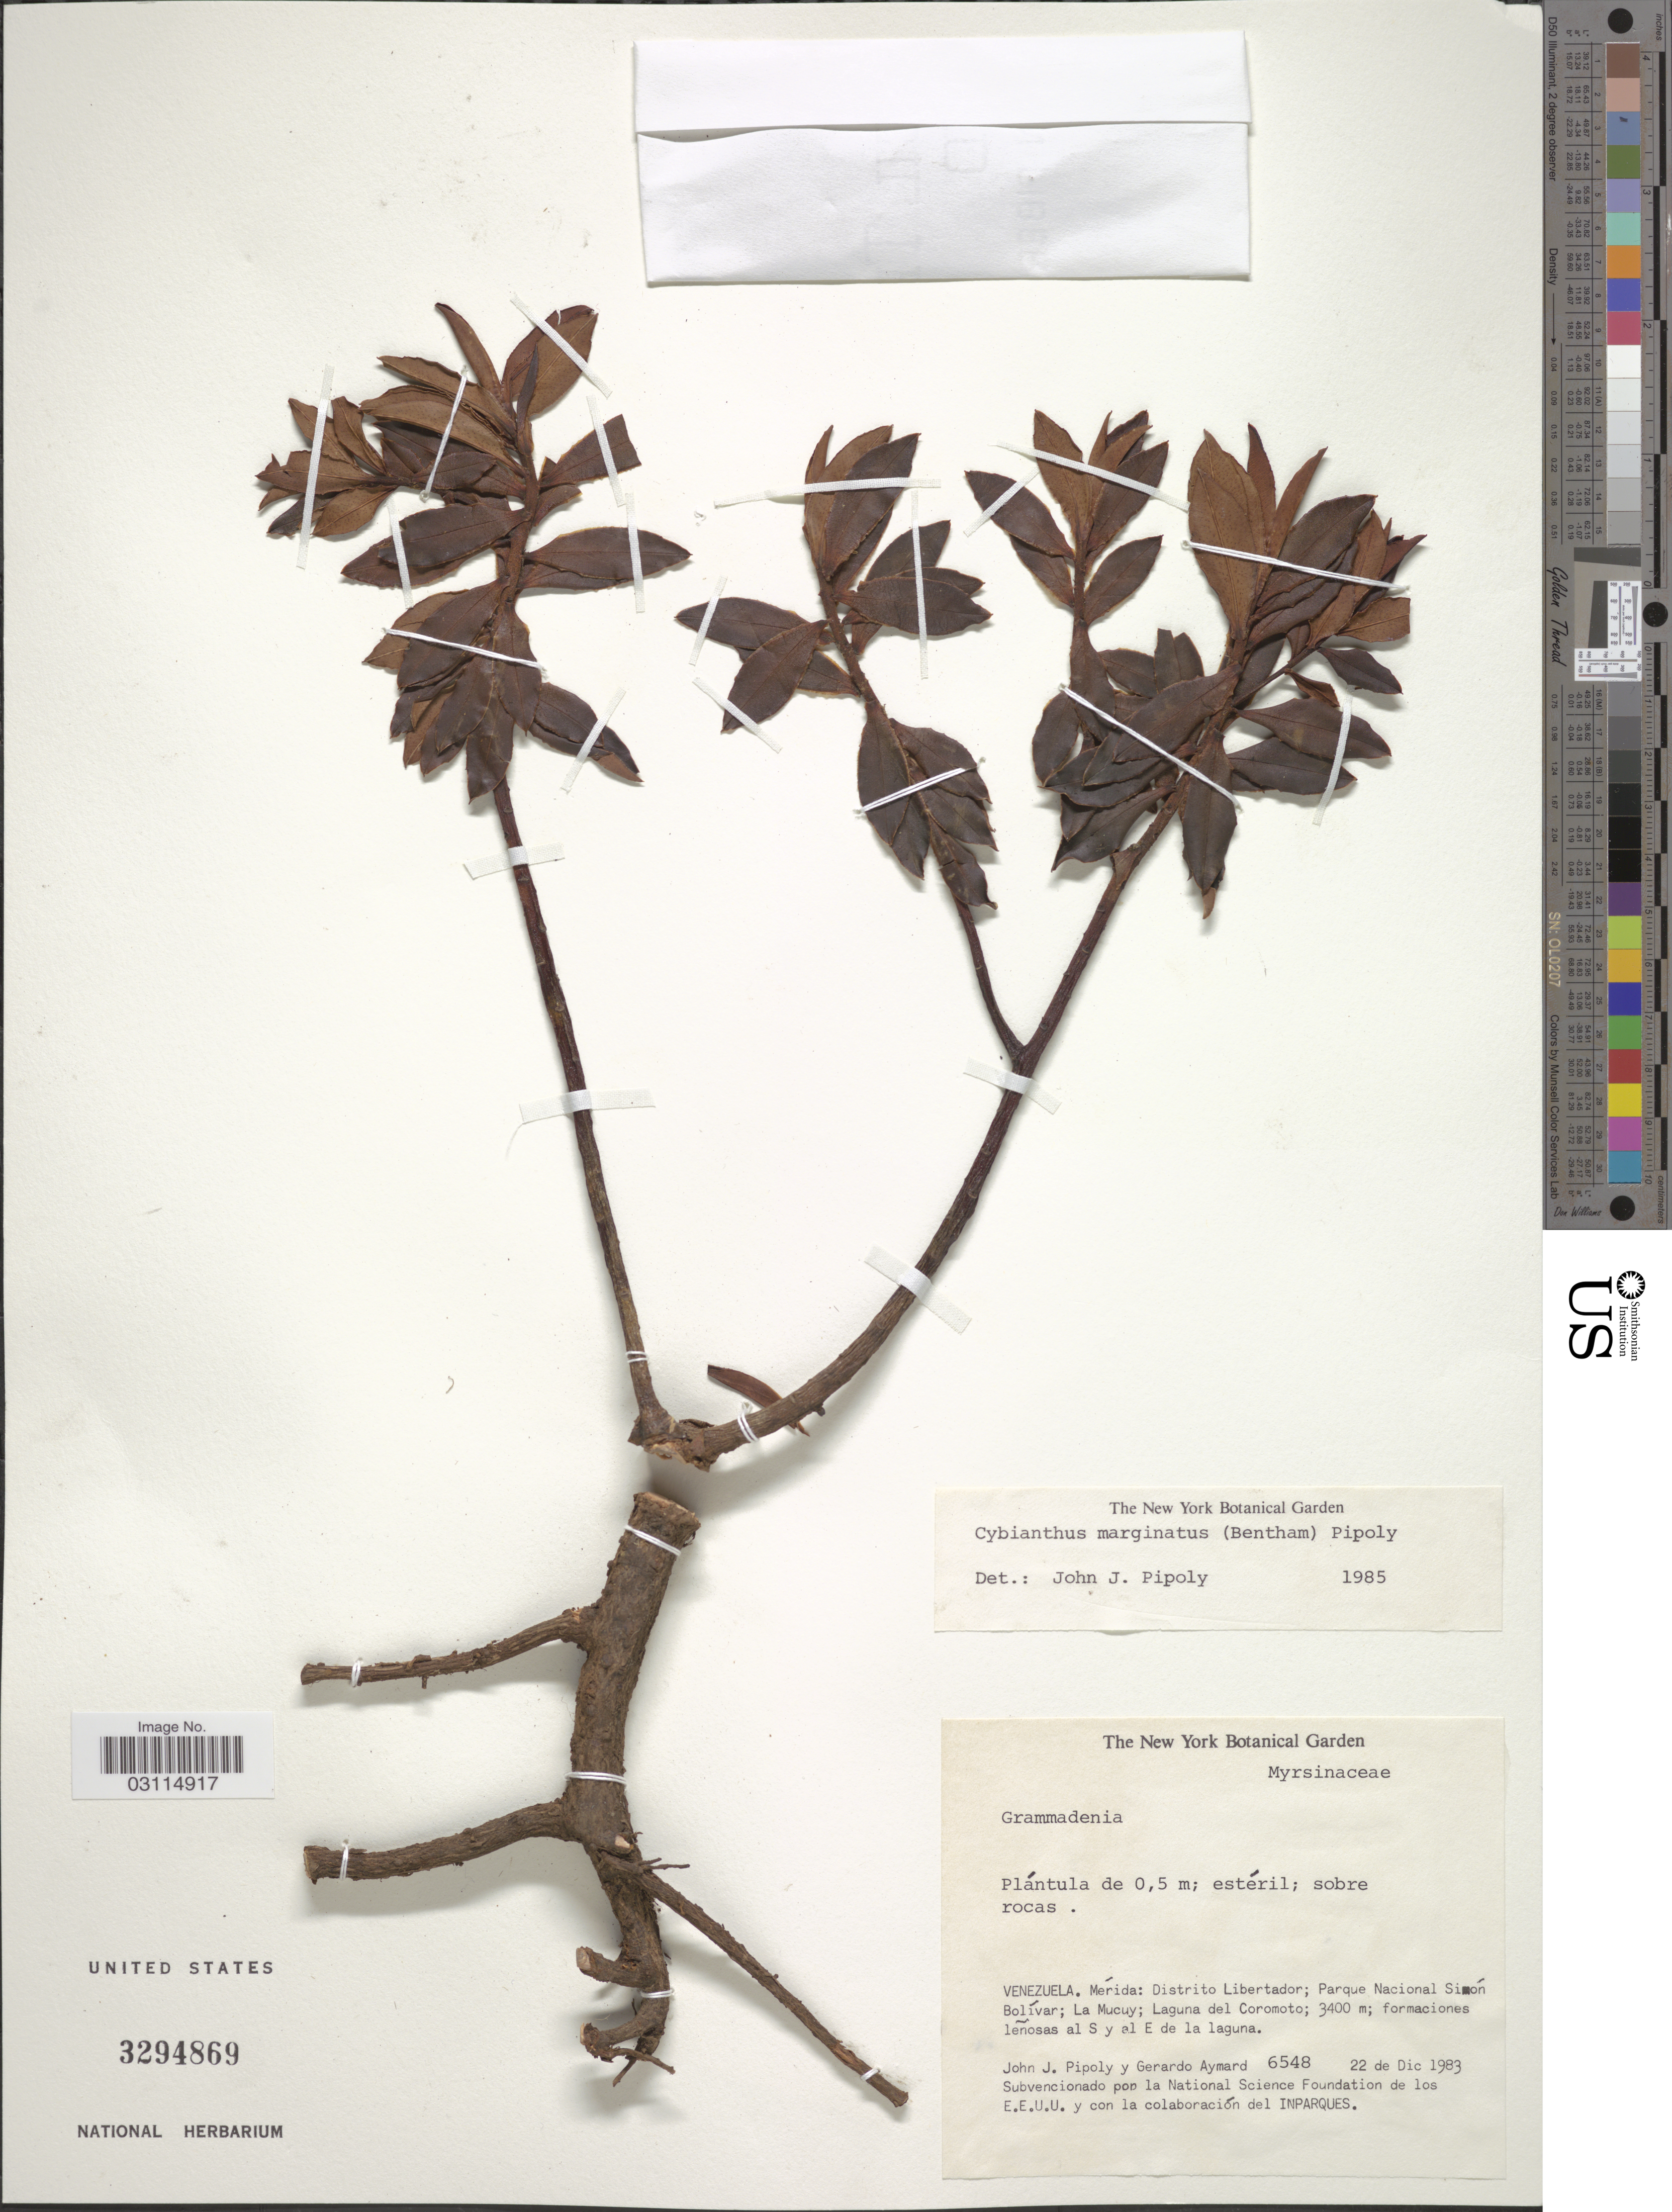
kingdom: Plantae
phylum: Tracheophyta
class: Magnoliopsida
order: Ericales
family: Primulaceae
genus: Cybianthus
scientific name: Cybianthus marginatus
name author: (Benth.) Pipoly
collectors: J. J. Pipoly & G. A. Aymard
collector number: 6548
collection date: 1983-12-22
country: Venezuela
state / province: Mérida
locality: Distrito Libertador; Parque Nacional Simón Bolívar; La Mucuy; Laguna del Coromoto. Formaciones leñosas al S y al E de la laguna.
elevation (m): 3400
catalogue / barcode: US 3294869